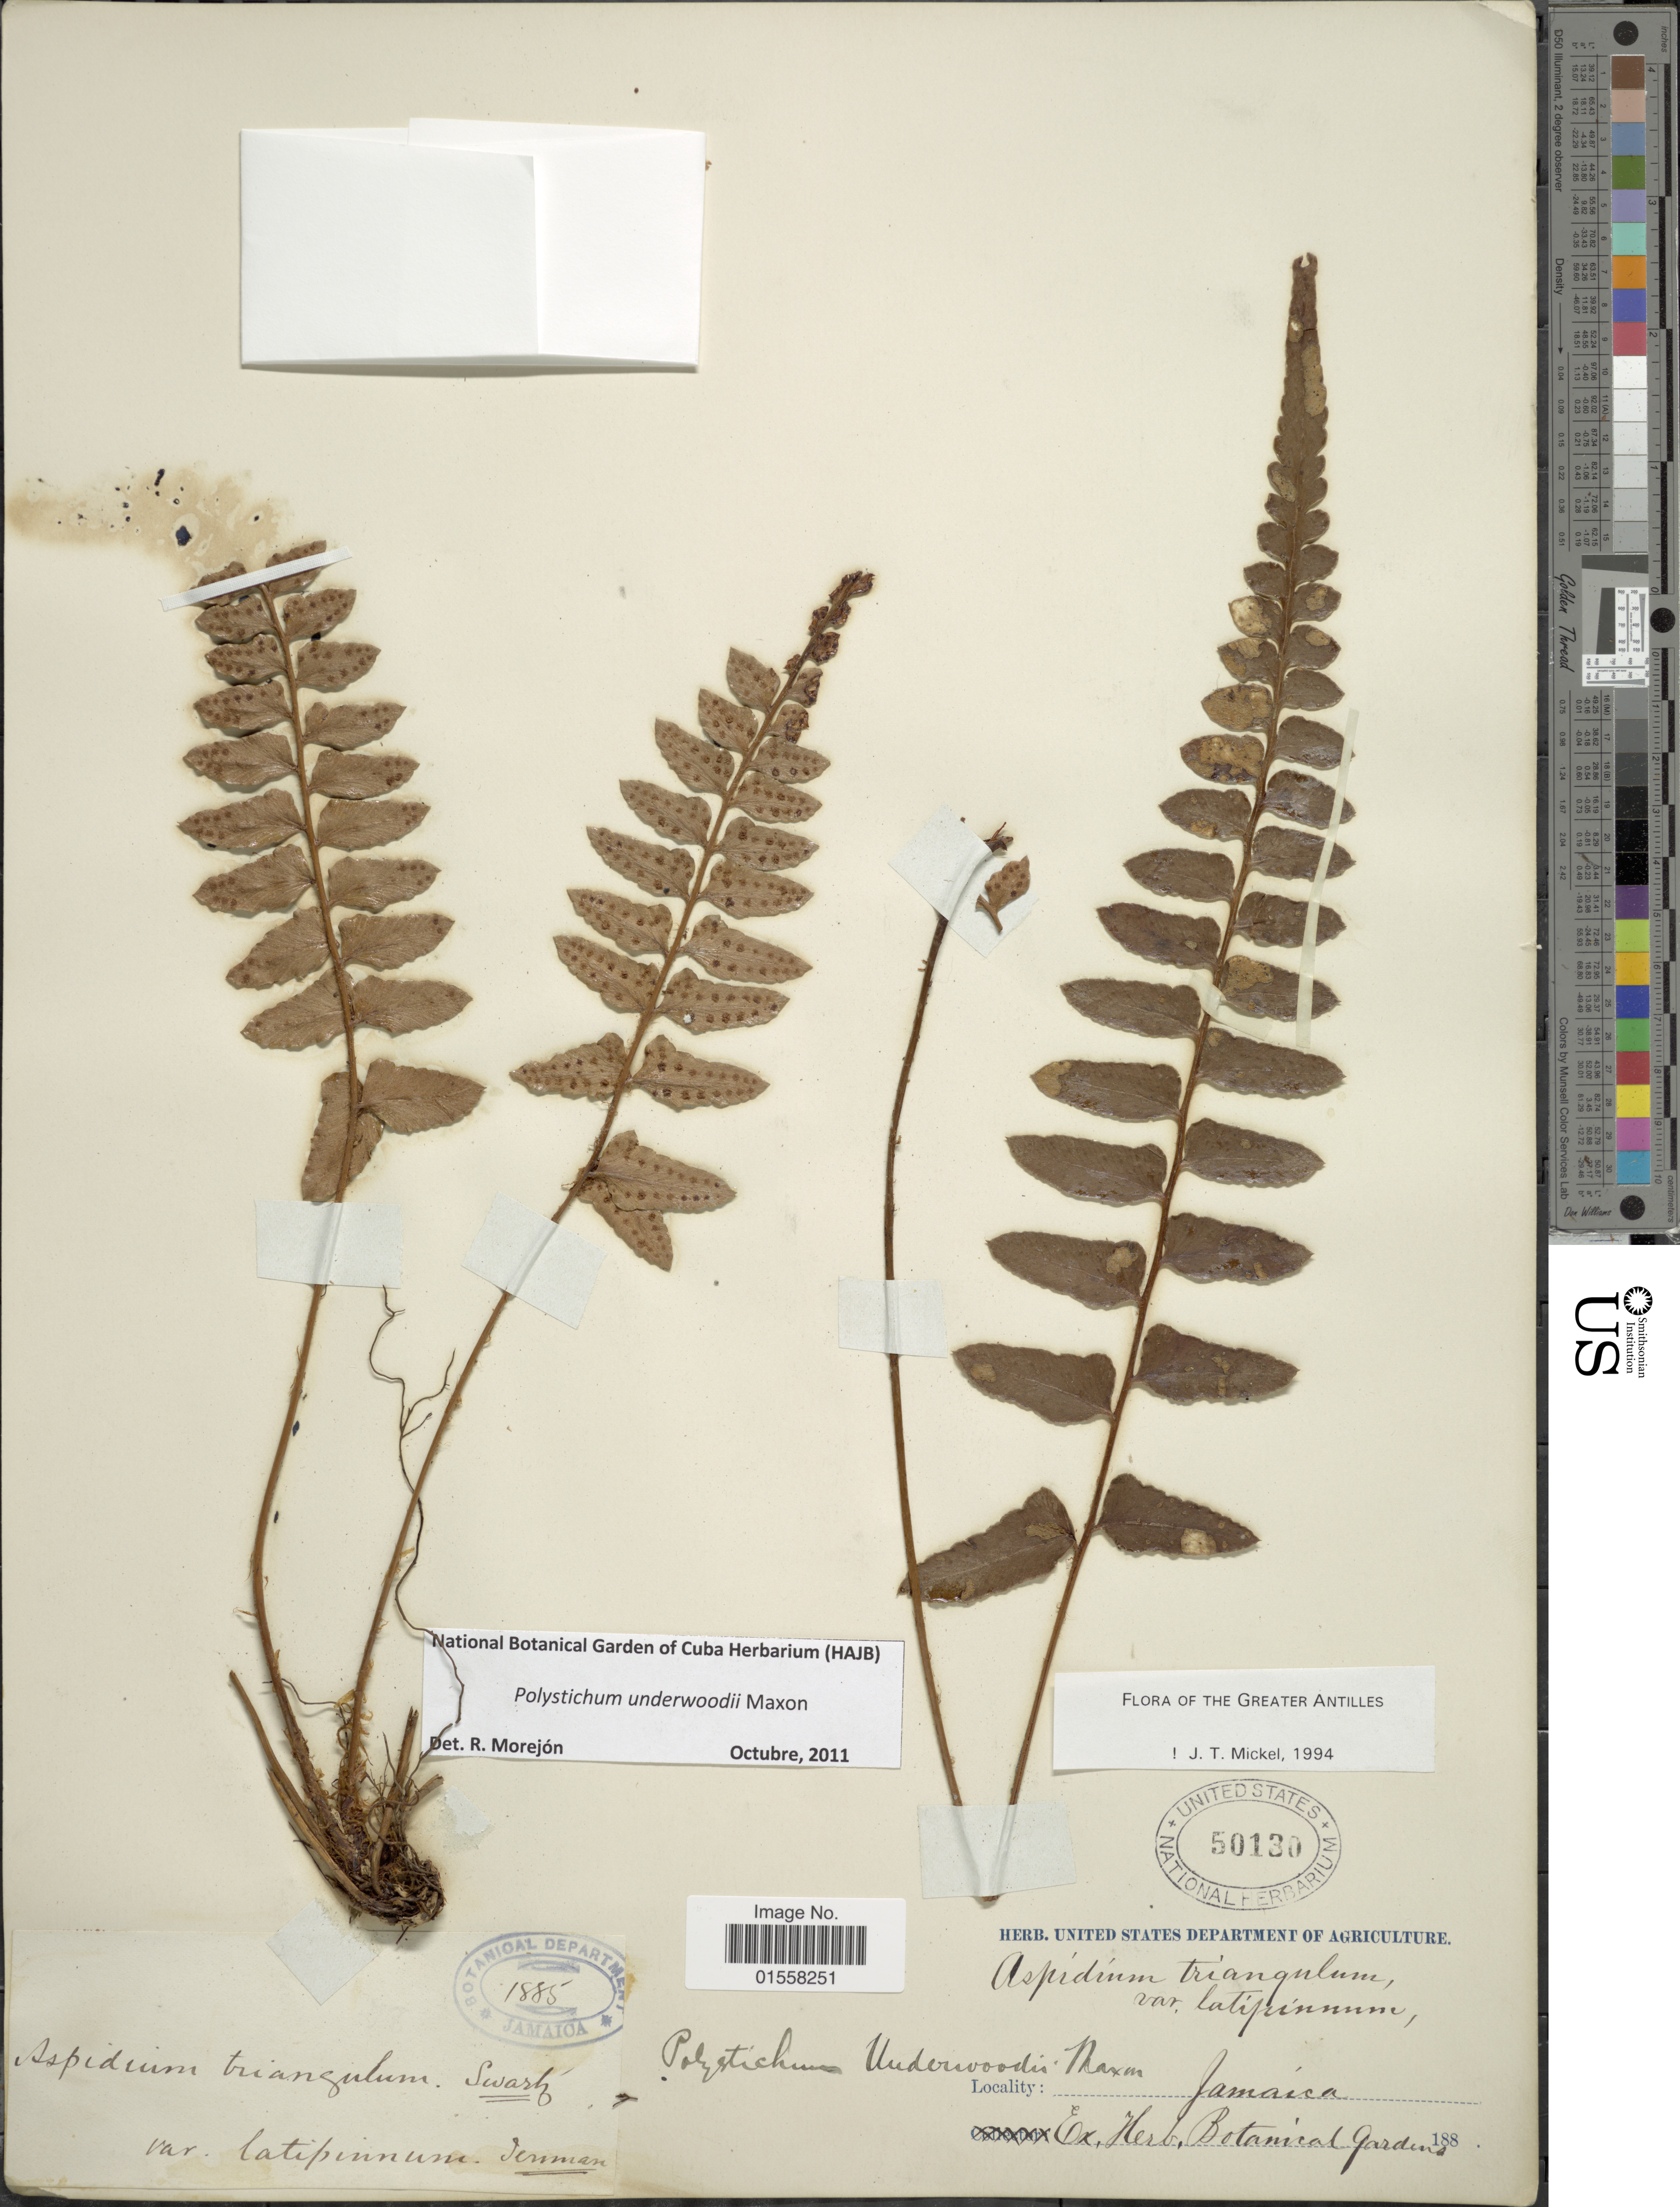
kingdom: Plantae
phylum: Tracheophyta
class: Polypodiopsida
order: Polypodiales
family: Dryopteridaceae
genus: Polystichum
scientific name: Polystichum underwoodii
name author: Maxon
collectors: Botanical Garden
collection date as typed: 188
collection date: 1885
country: Jamaica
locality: Jamaica.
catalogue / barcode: US 50130